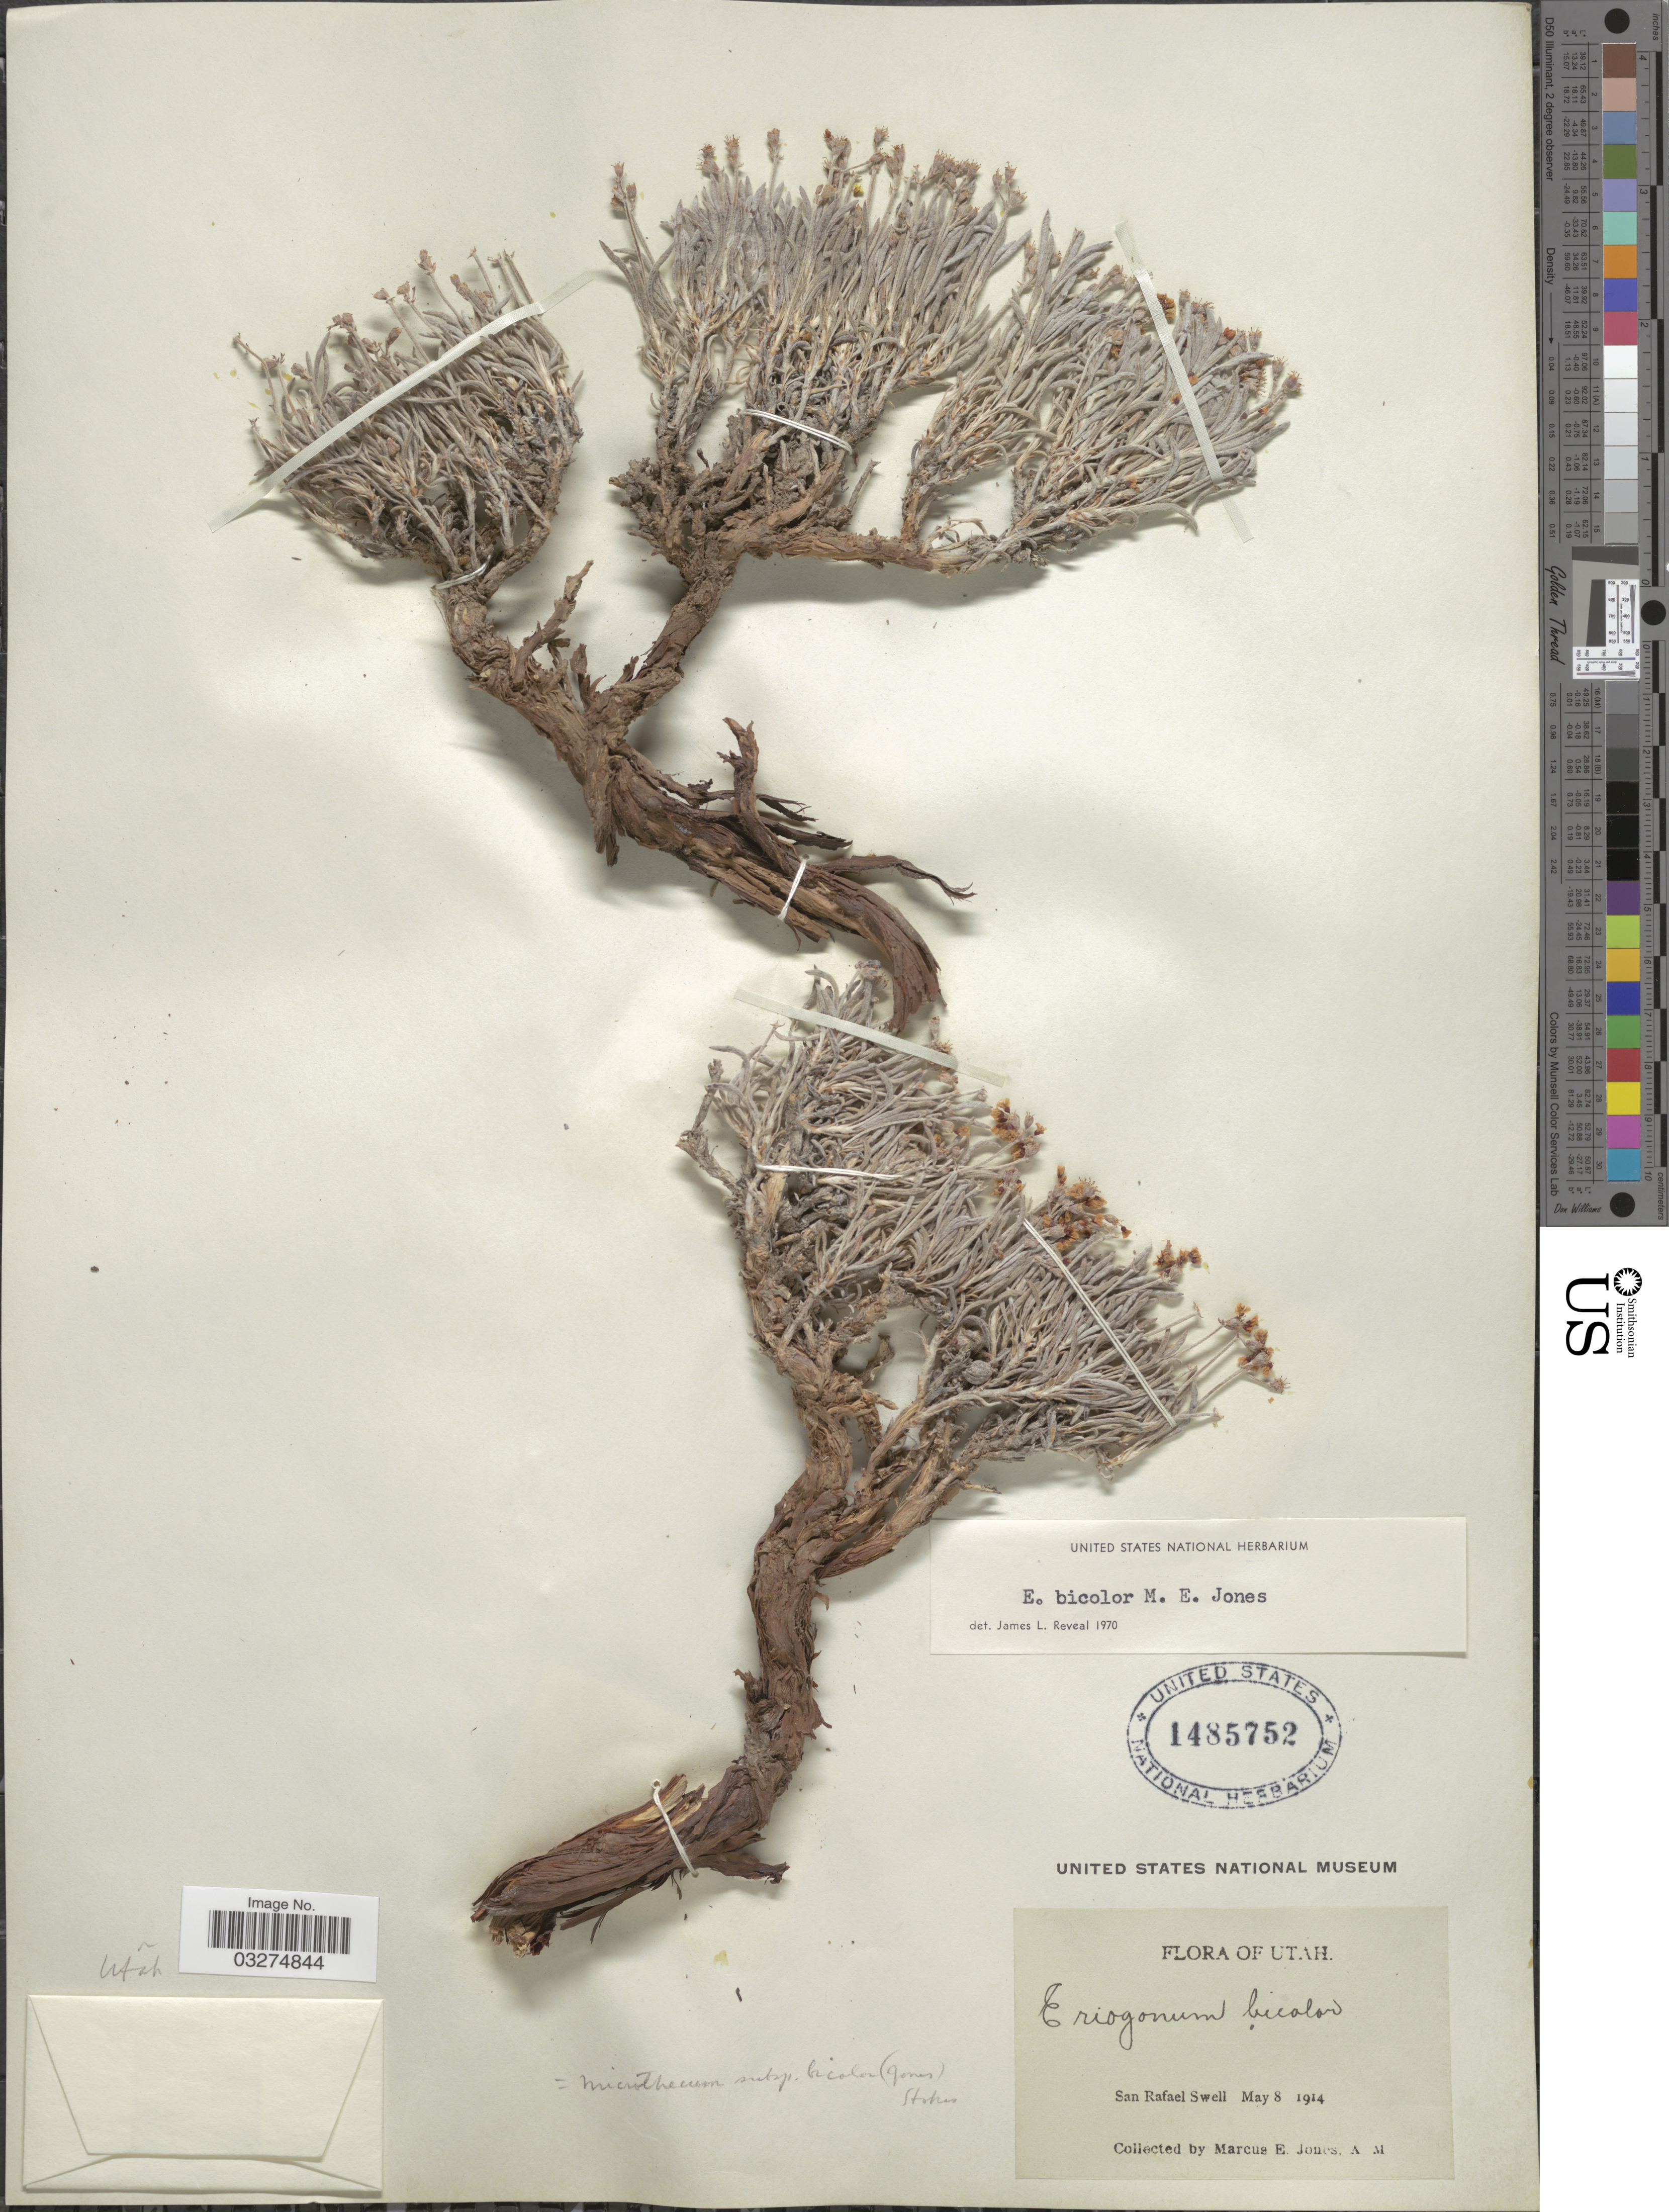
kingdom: Plantae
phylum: Tracheophyta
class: Magnoliopsida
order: Caryophyllales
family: Polygonaceae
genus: Eriogonum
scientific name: Eriogonum bicolor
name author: M.E. Jones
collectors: M. E. Jones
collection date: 1914-05-08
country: United States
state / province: Utah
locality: San Rafael Swell.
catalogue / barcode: US 1485752